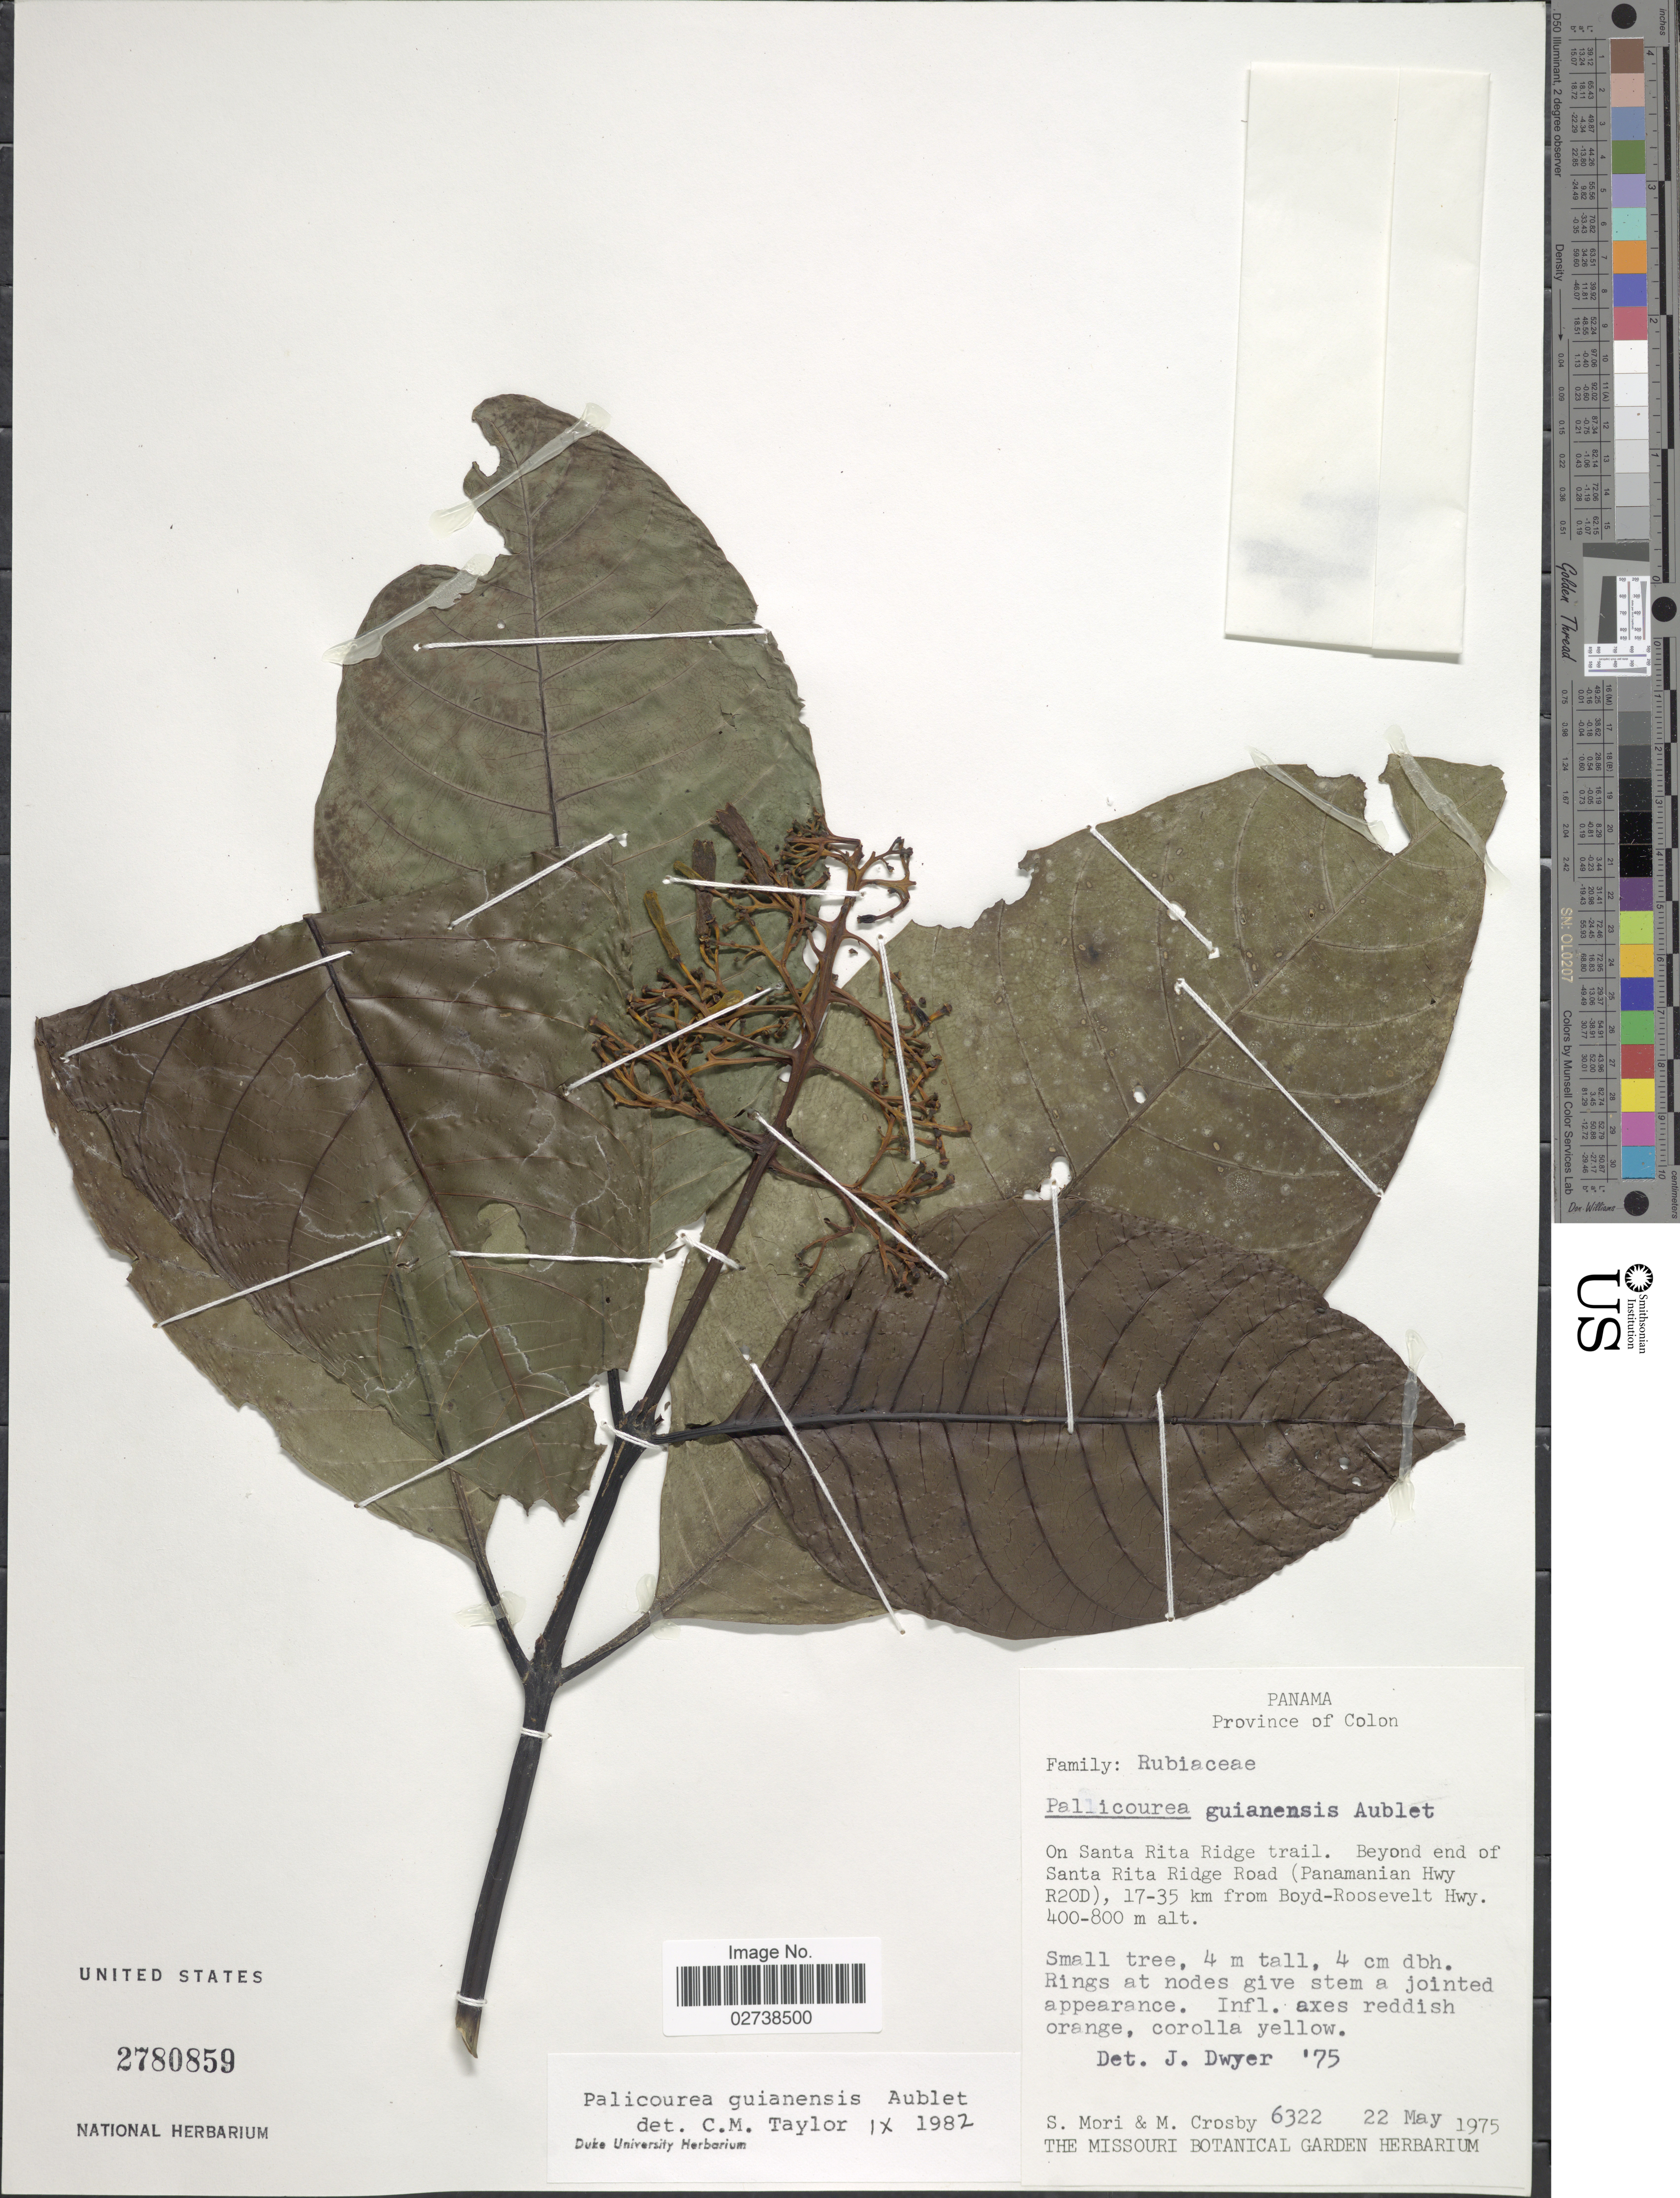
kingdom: Plantae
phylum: Tracheophyta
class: Magnoliopsida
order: Gentianales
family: Rubiaceae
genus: Palicourea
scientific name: Palicourea guianensis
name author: Aubl.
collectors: S. Mori & M. Crosby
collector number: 6322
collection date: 1975-05-22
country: Panama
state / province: Colón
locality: On Santa Rita Ridge trail. Beyond end of Santa Rita Ridg Road (Panamanian Hwy R20D), 17-35 km from Boyd-Roosevelt Hwy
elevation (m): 400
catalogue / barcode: US 2780859